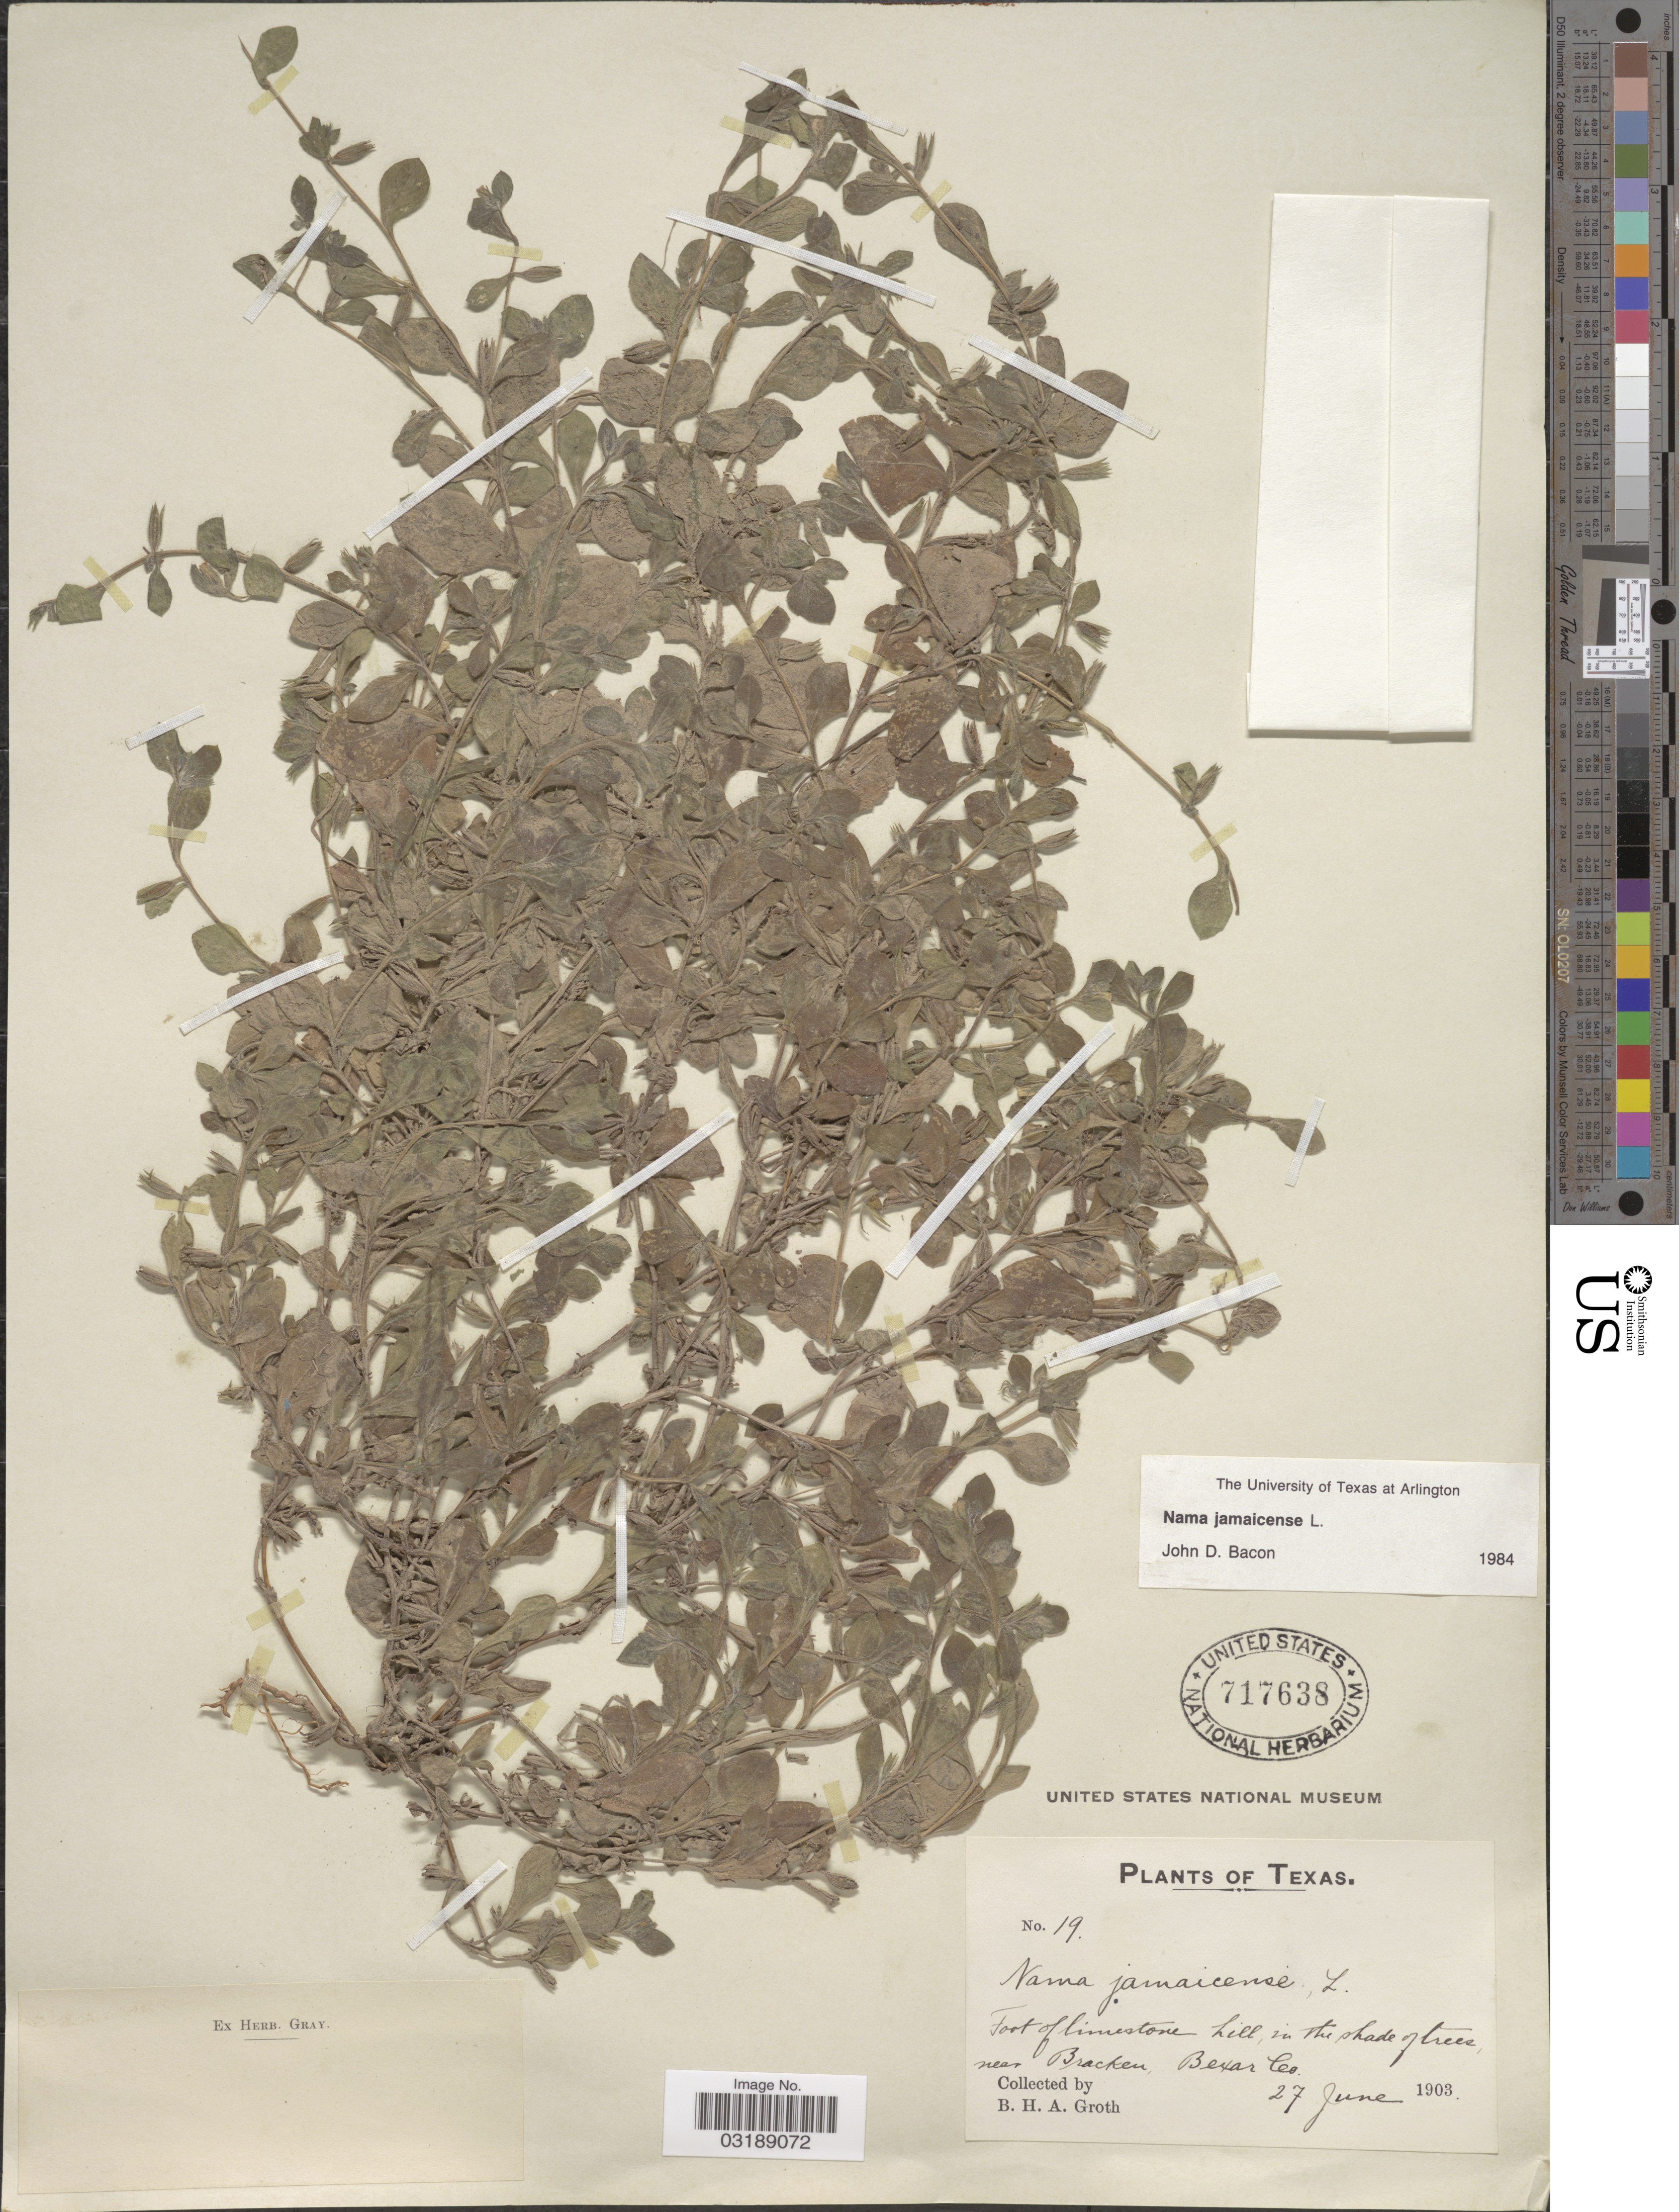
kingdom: Plantae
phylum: Tracheophyta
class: Magnoliopsida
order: Boraginales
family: Namaceae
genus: Nama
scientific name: Nama jamaicensis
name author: L.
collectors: B. Groth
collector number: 19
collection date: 1903-06-27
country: United States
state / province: Texas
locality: Fort of limestone hill, in the shade of trees near Bracken, Bexar Co.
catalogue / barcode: US 717638